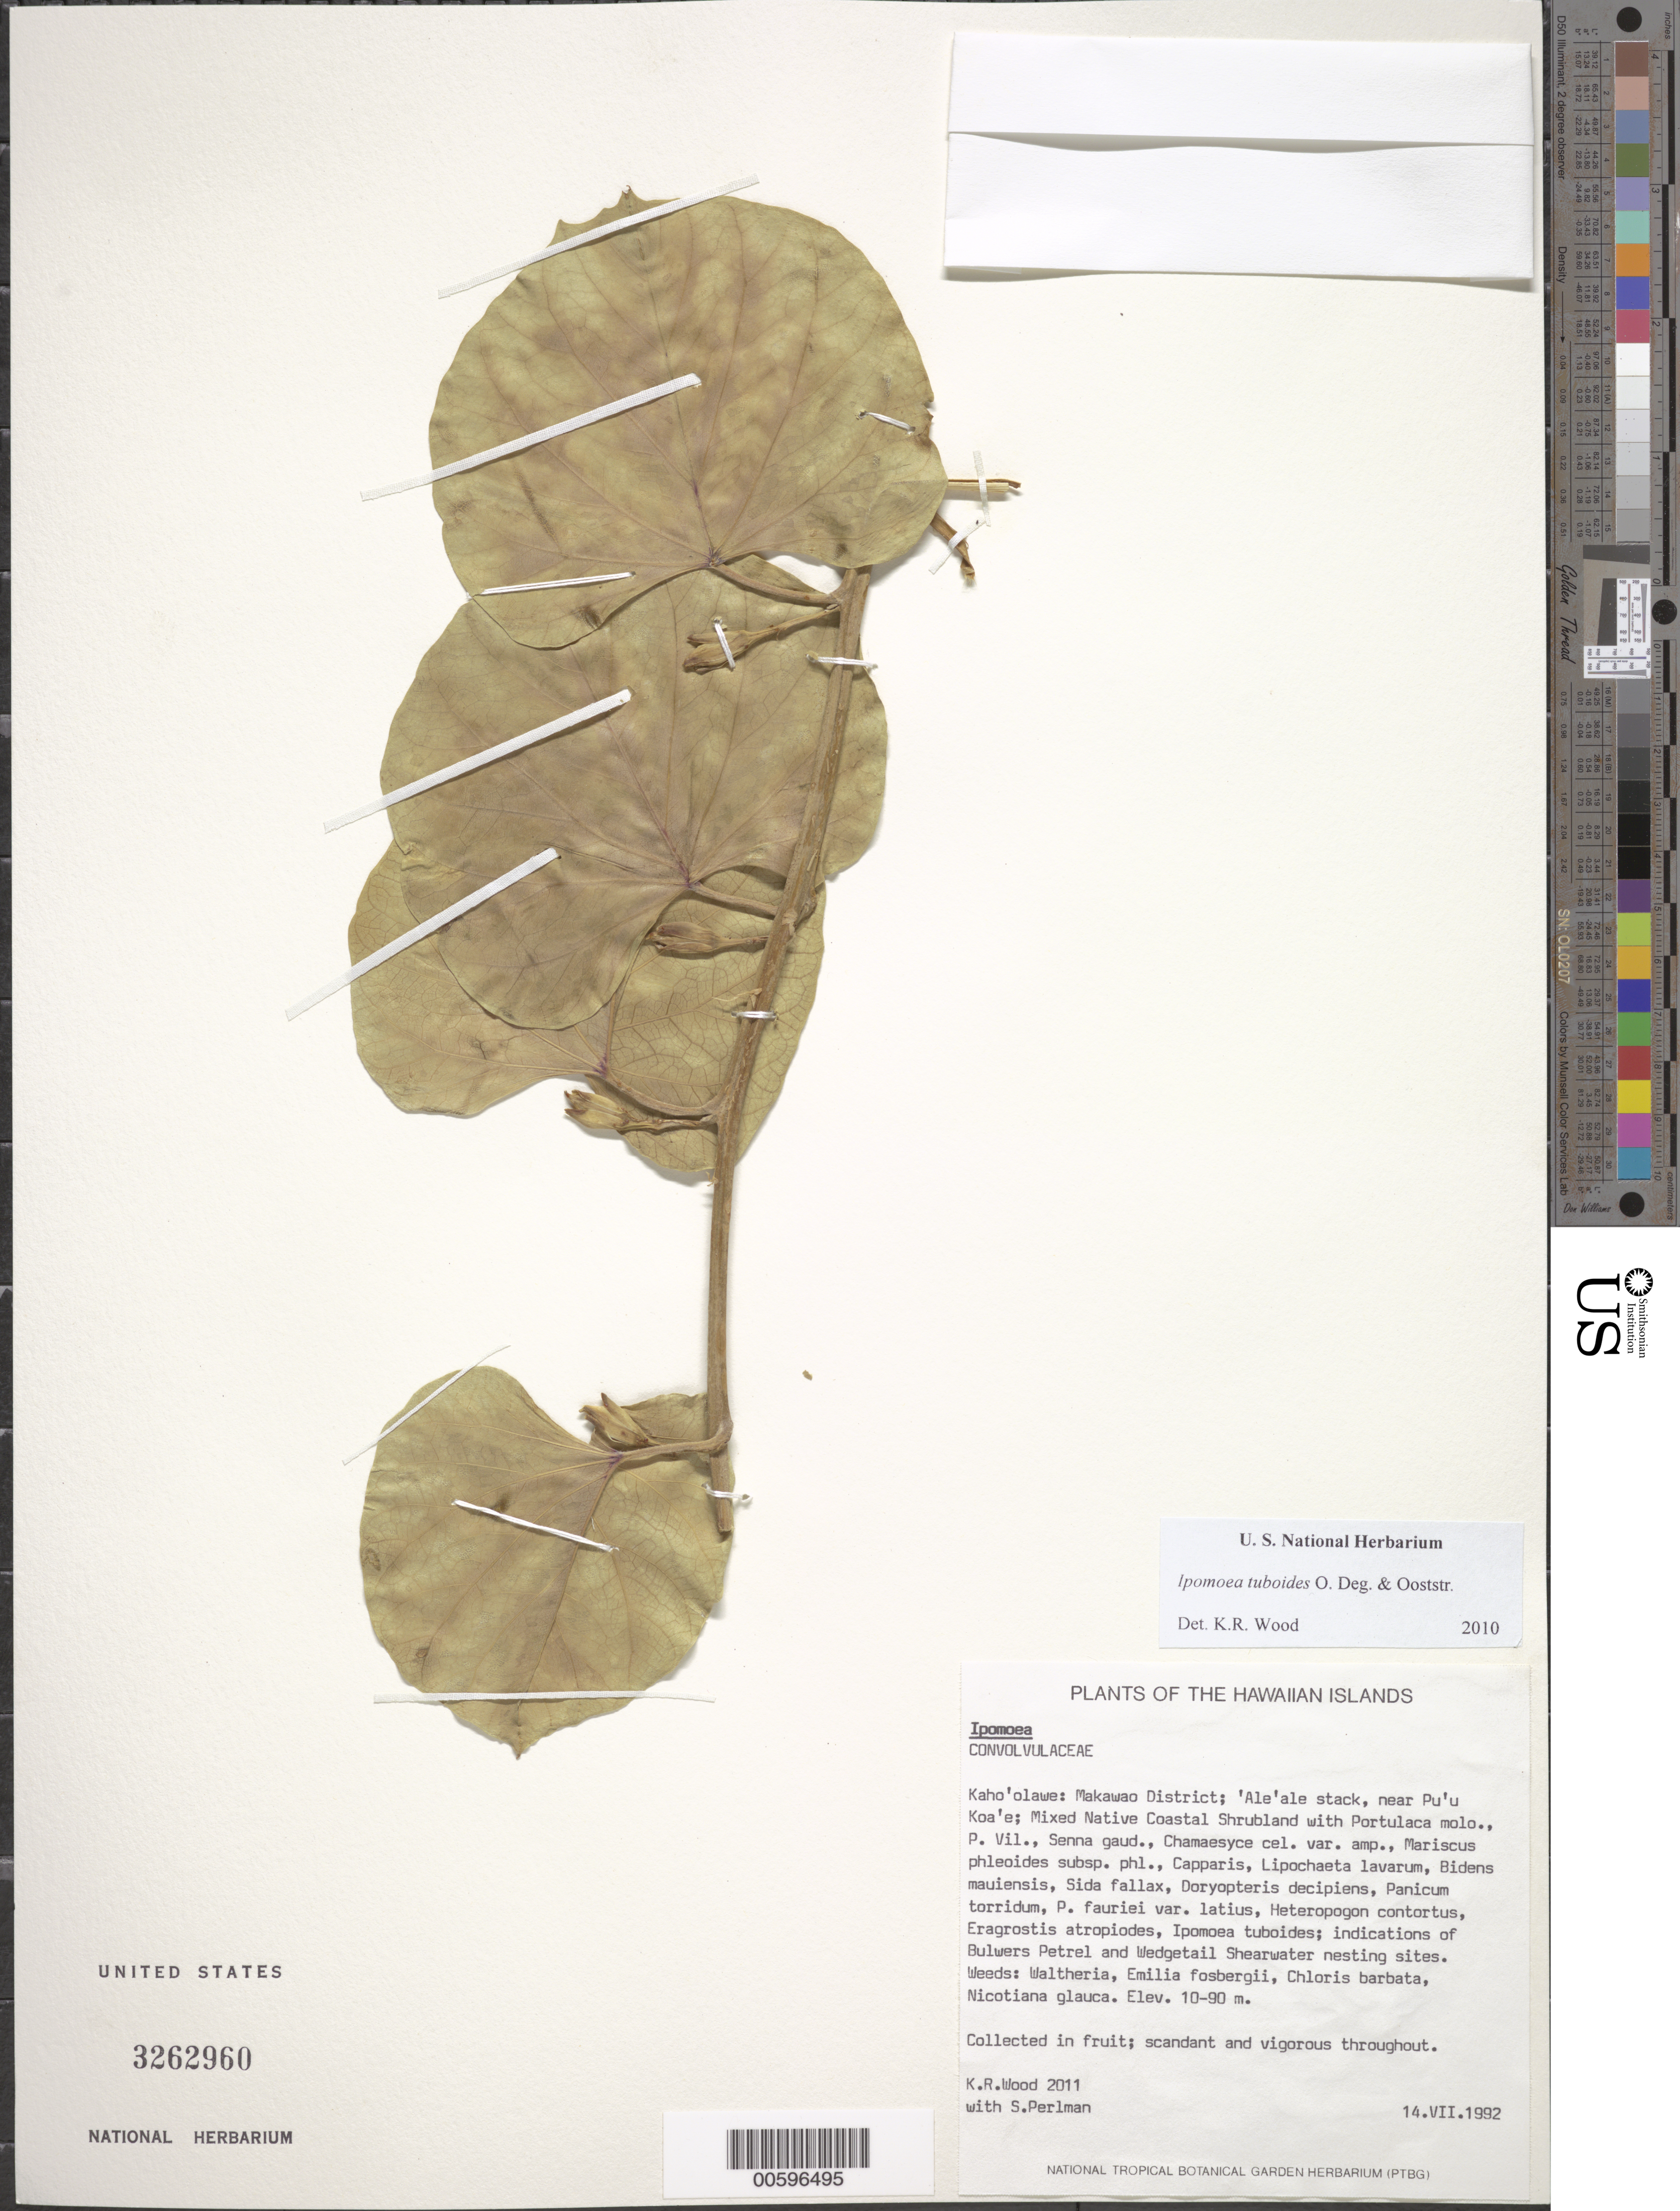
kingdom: Plantae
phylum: Tracheophyta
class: Magnoliopsida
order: Solanales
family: Convolvulaceae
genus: Ipomoea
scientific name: Ipomoea tuboides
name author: O. Deg. & Ooststr. in O. Deg.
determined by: Wood, Kenneth R.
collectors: K. R. Wood & S. P. Perlman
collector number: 2011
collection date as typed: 14 Jul 1992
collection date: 1992-07-14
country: United States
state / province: Hawaii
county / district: Maui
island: Kaho'olawe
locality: Makawao Dist; 'Ale'ale stack, near Pu'u Koa'e.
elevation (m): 10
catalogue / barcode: US 3262960